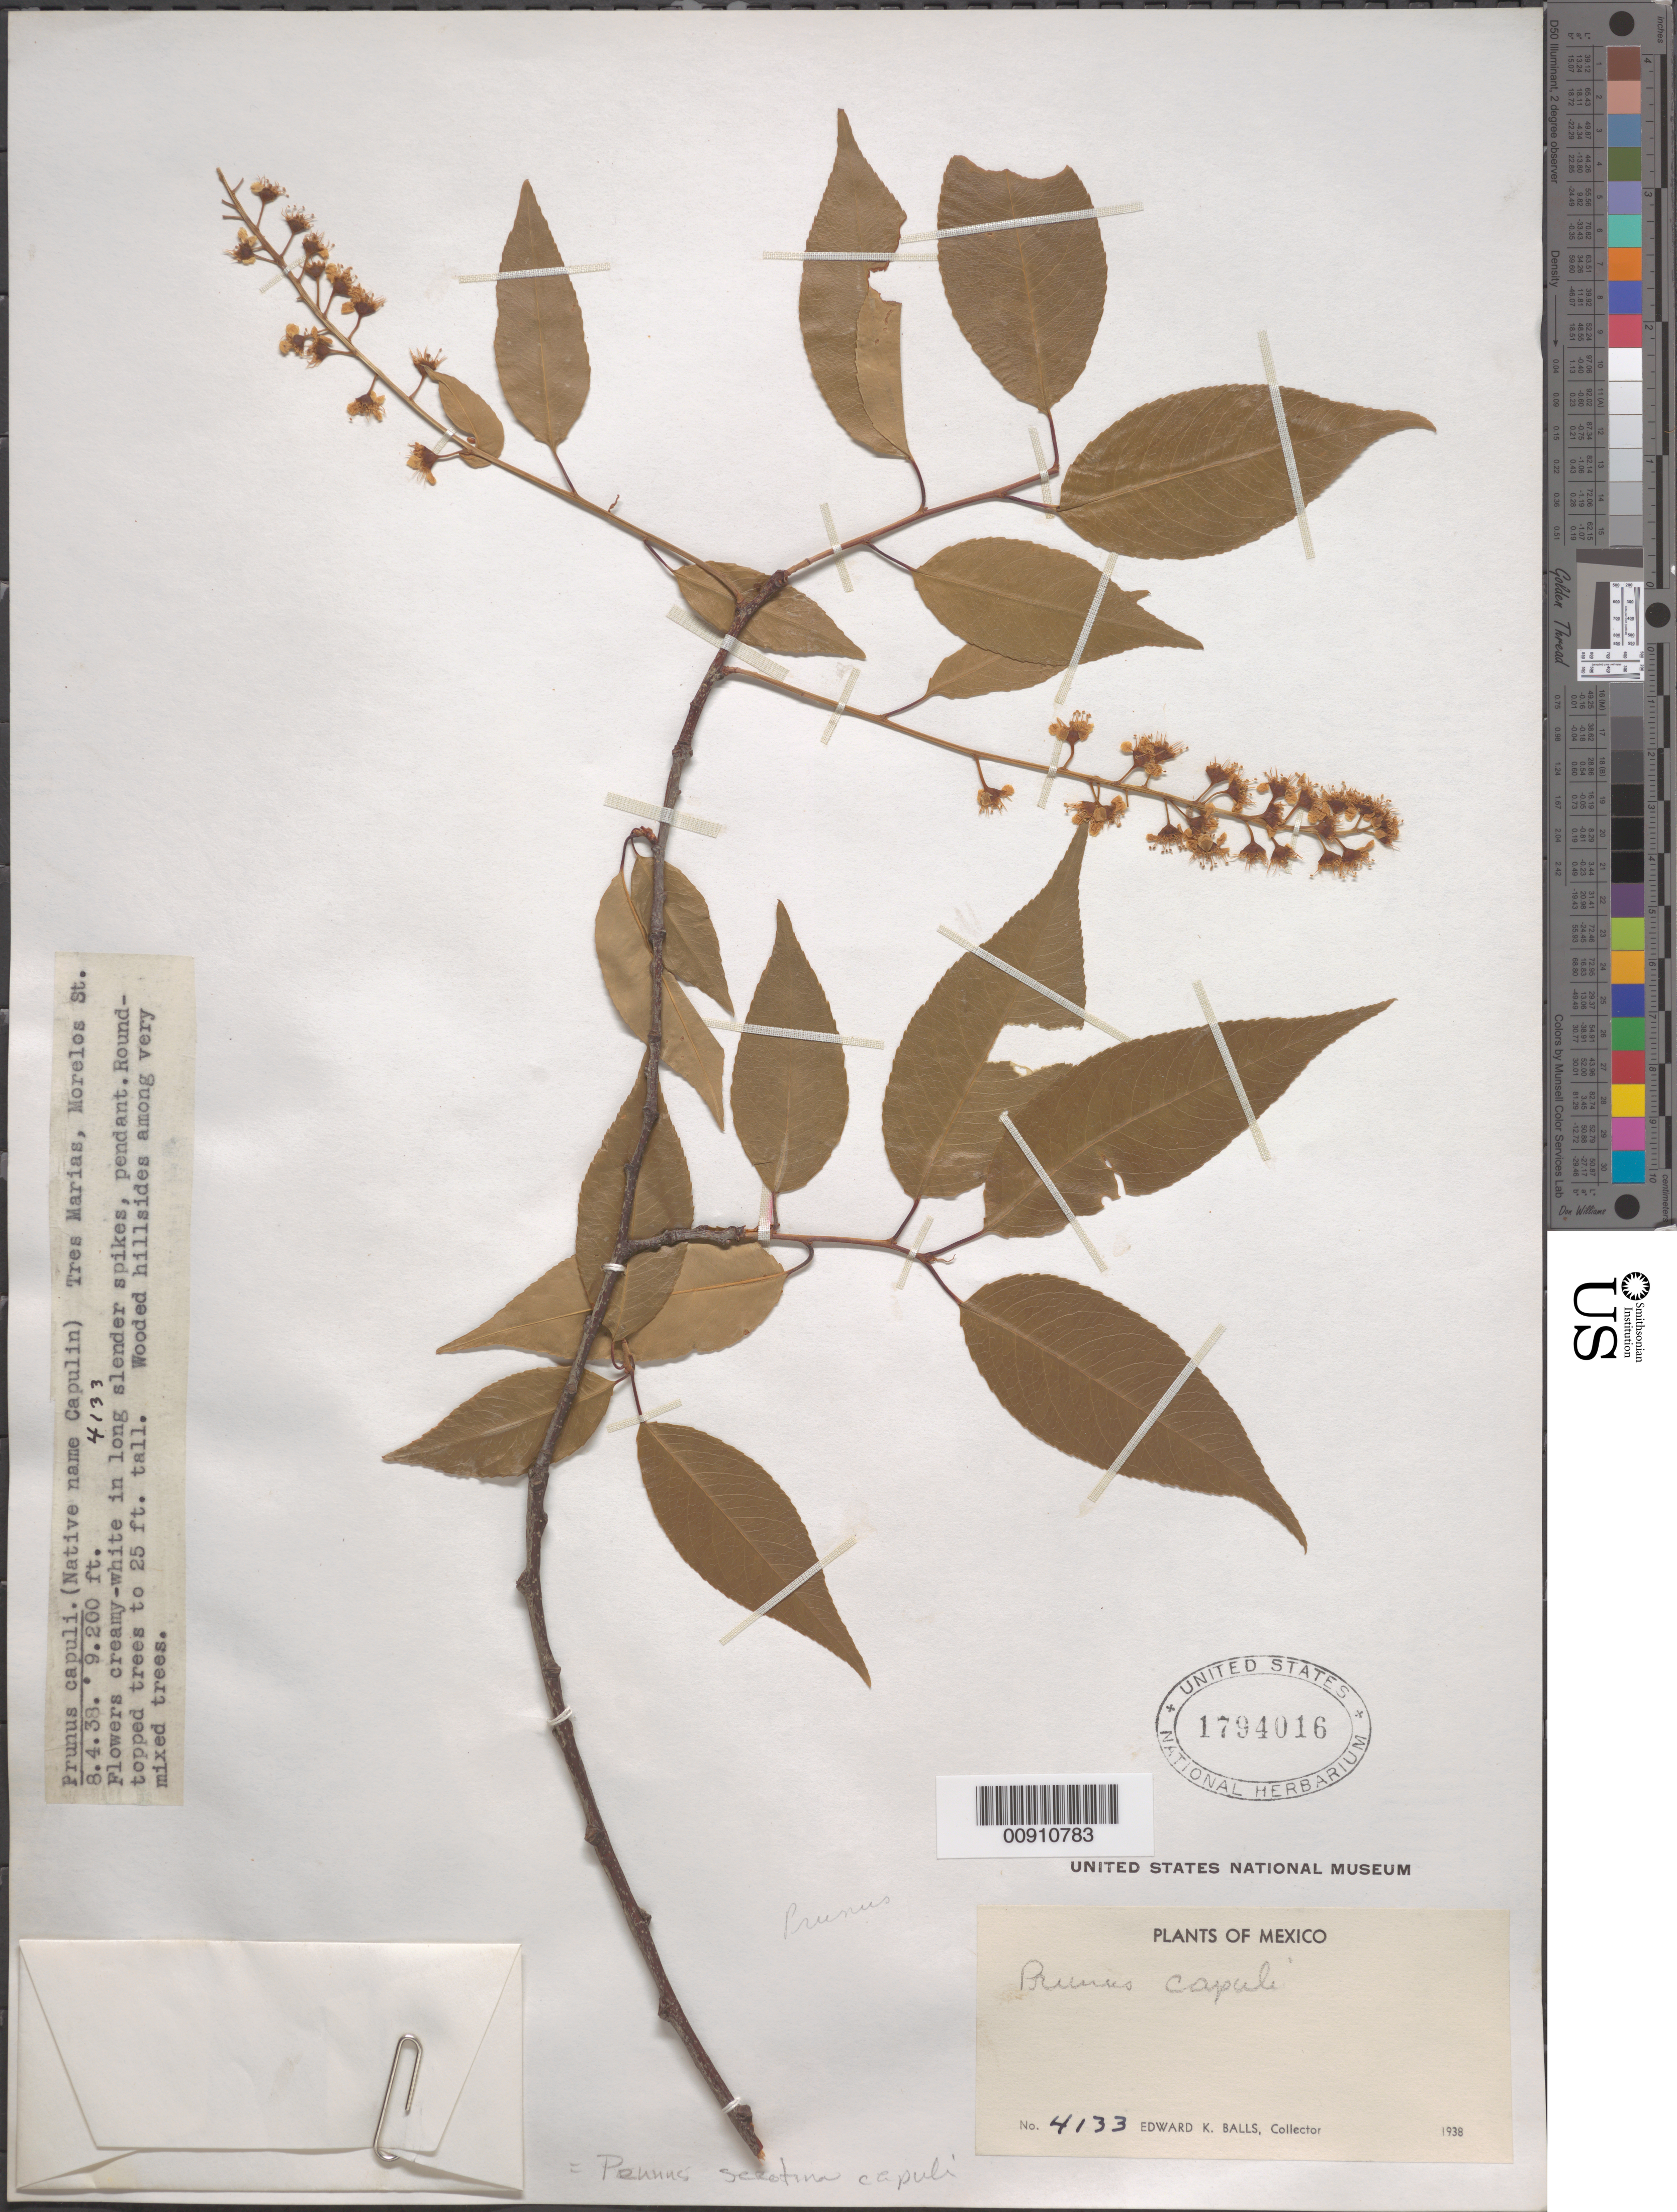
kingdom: Plantae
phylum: Tracheophyta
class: Magnoliopsida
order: Rosales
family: Rosaceae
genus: Prunus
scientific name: Prunus serotina var. salicifolia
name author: (Kunth) Koehne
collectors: E. K. Balls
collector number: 4133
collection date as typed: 08 Apr 1938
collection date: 1938-04-08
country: Mexico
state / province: Morelos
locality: Tres Marias, Morelos St.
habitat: Wooded hillsides among very mixed trees.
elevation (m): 2804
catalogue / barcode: US 1794016